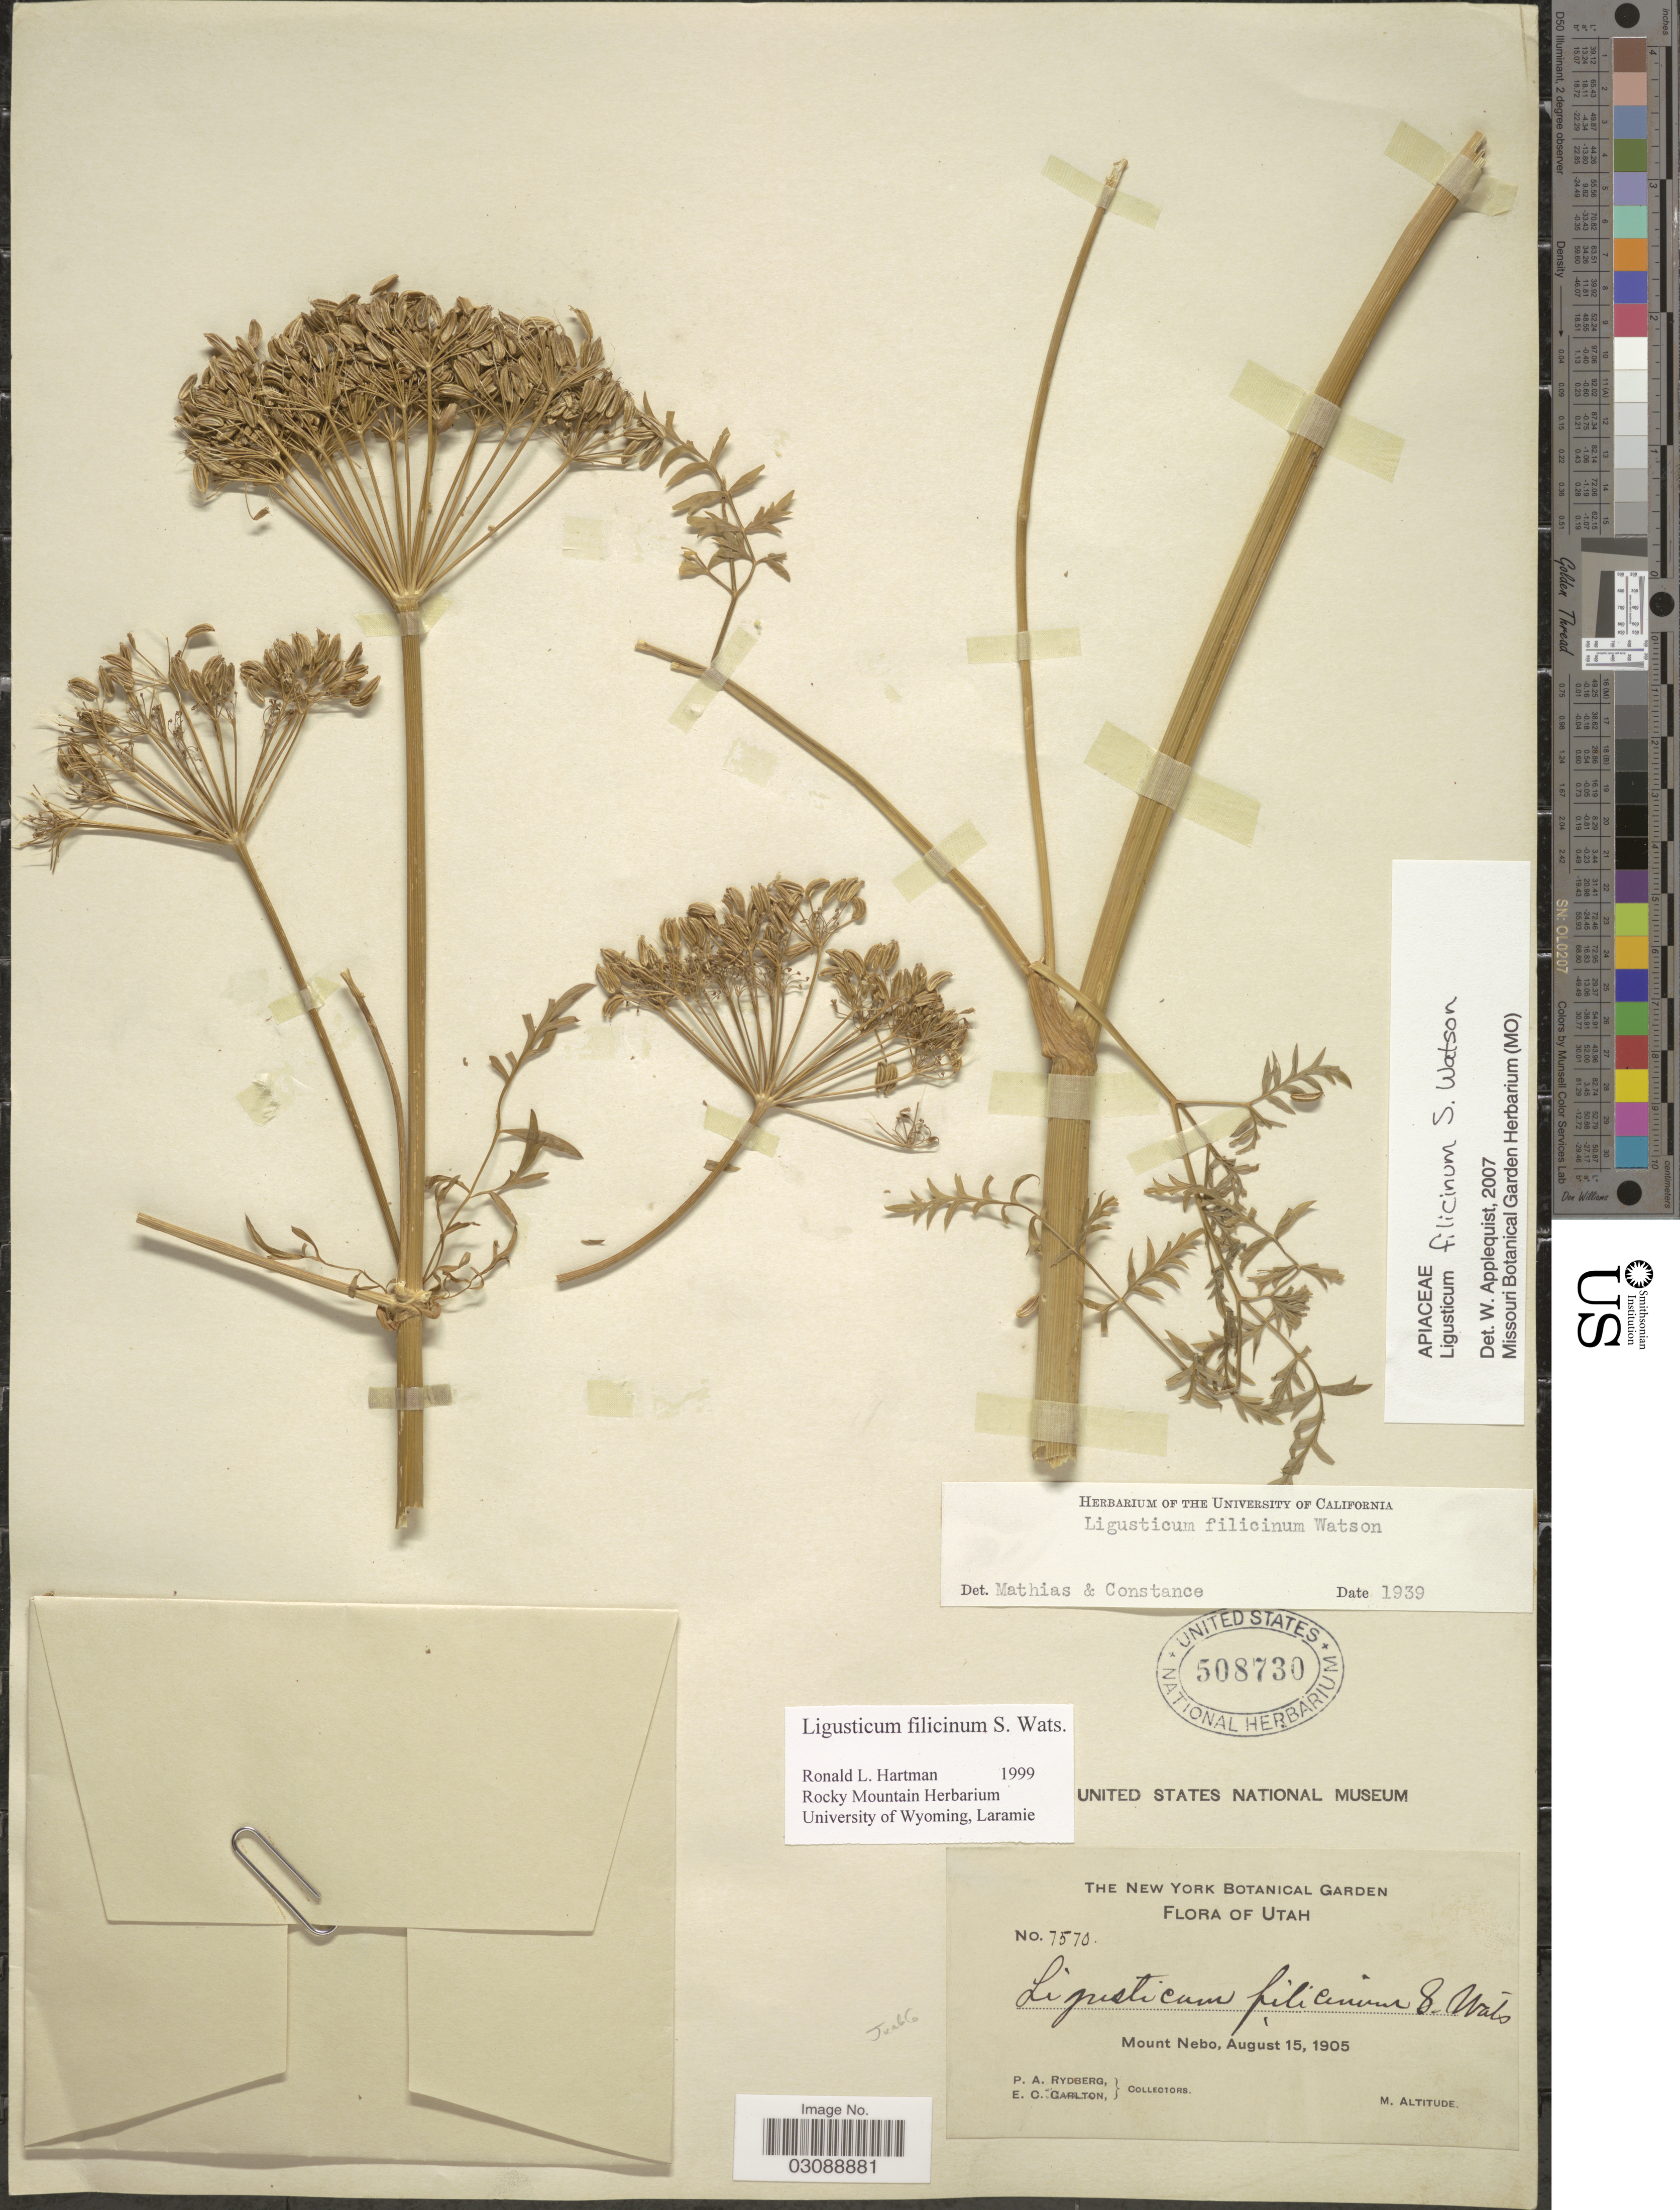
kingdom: Plantae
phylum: Tracheophyta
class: Magnoliopsida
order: Apiales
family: Apiaceae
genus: Ligusticum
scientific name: Ligusticum filicinum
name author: S. Watson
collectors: P. A. Rydberg & E. Carlton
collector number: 7570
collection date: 1905-08-15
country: United States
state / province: Utah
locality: Mount Nebo. Juab Co.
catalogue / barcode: US 508730